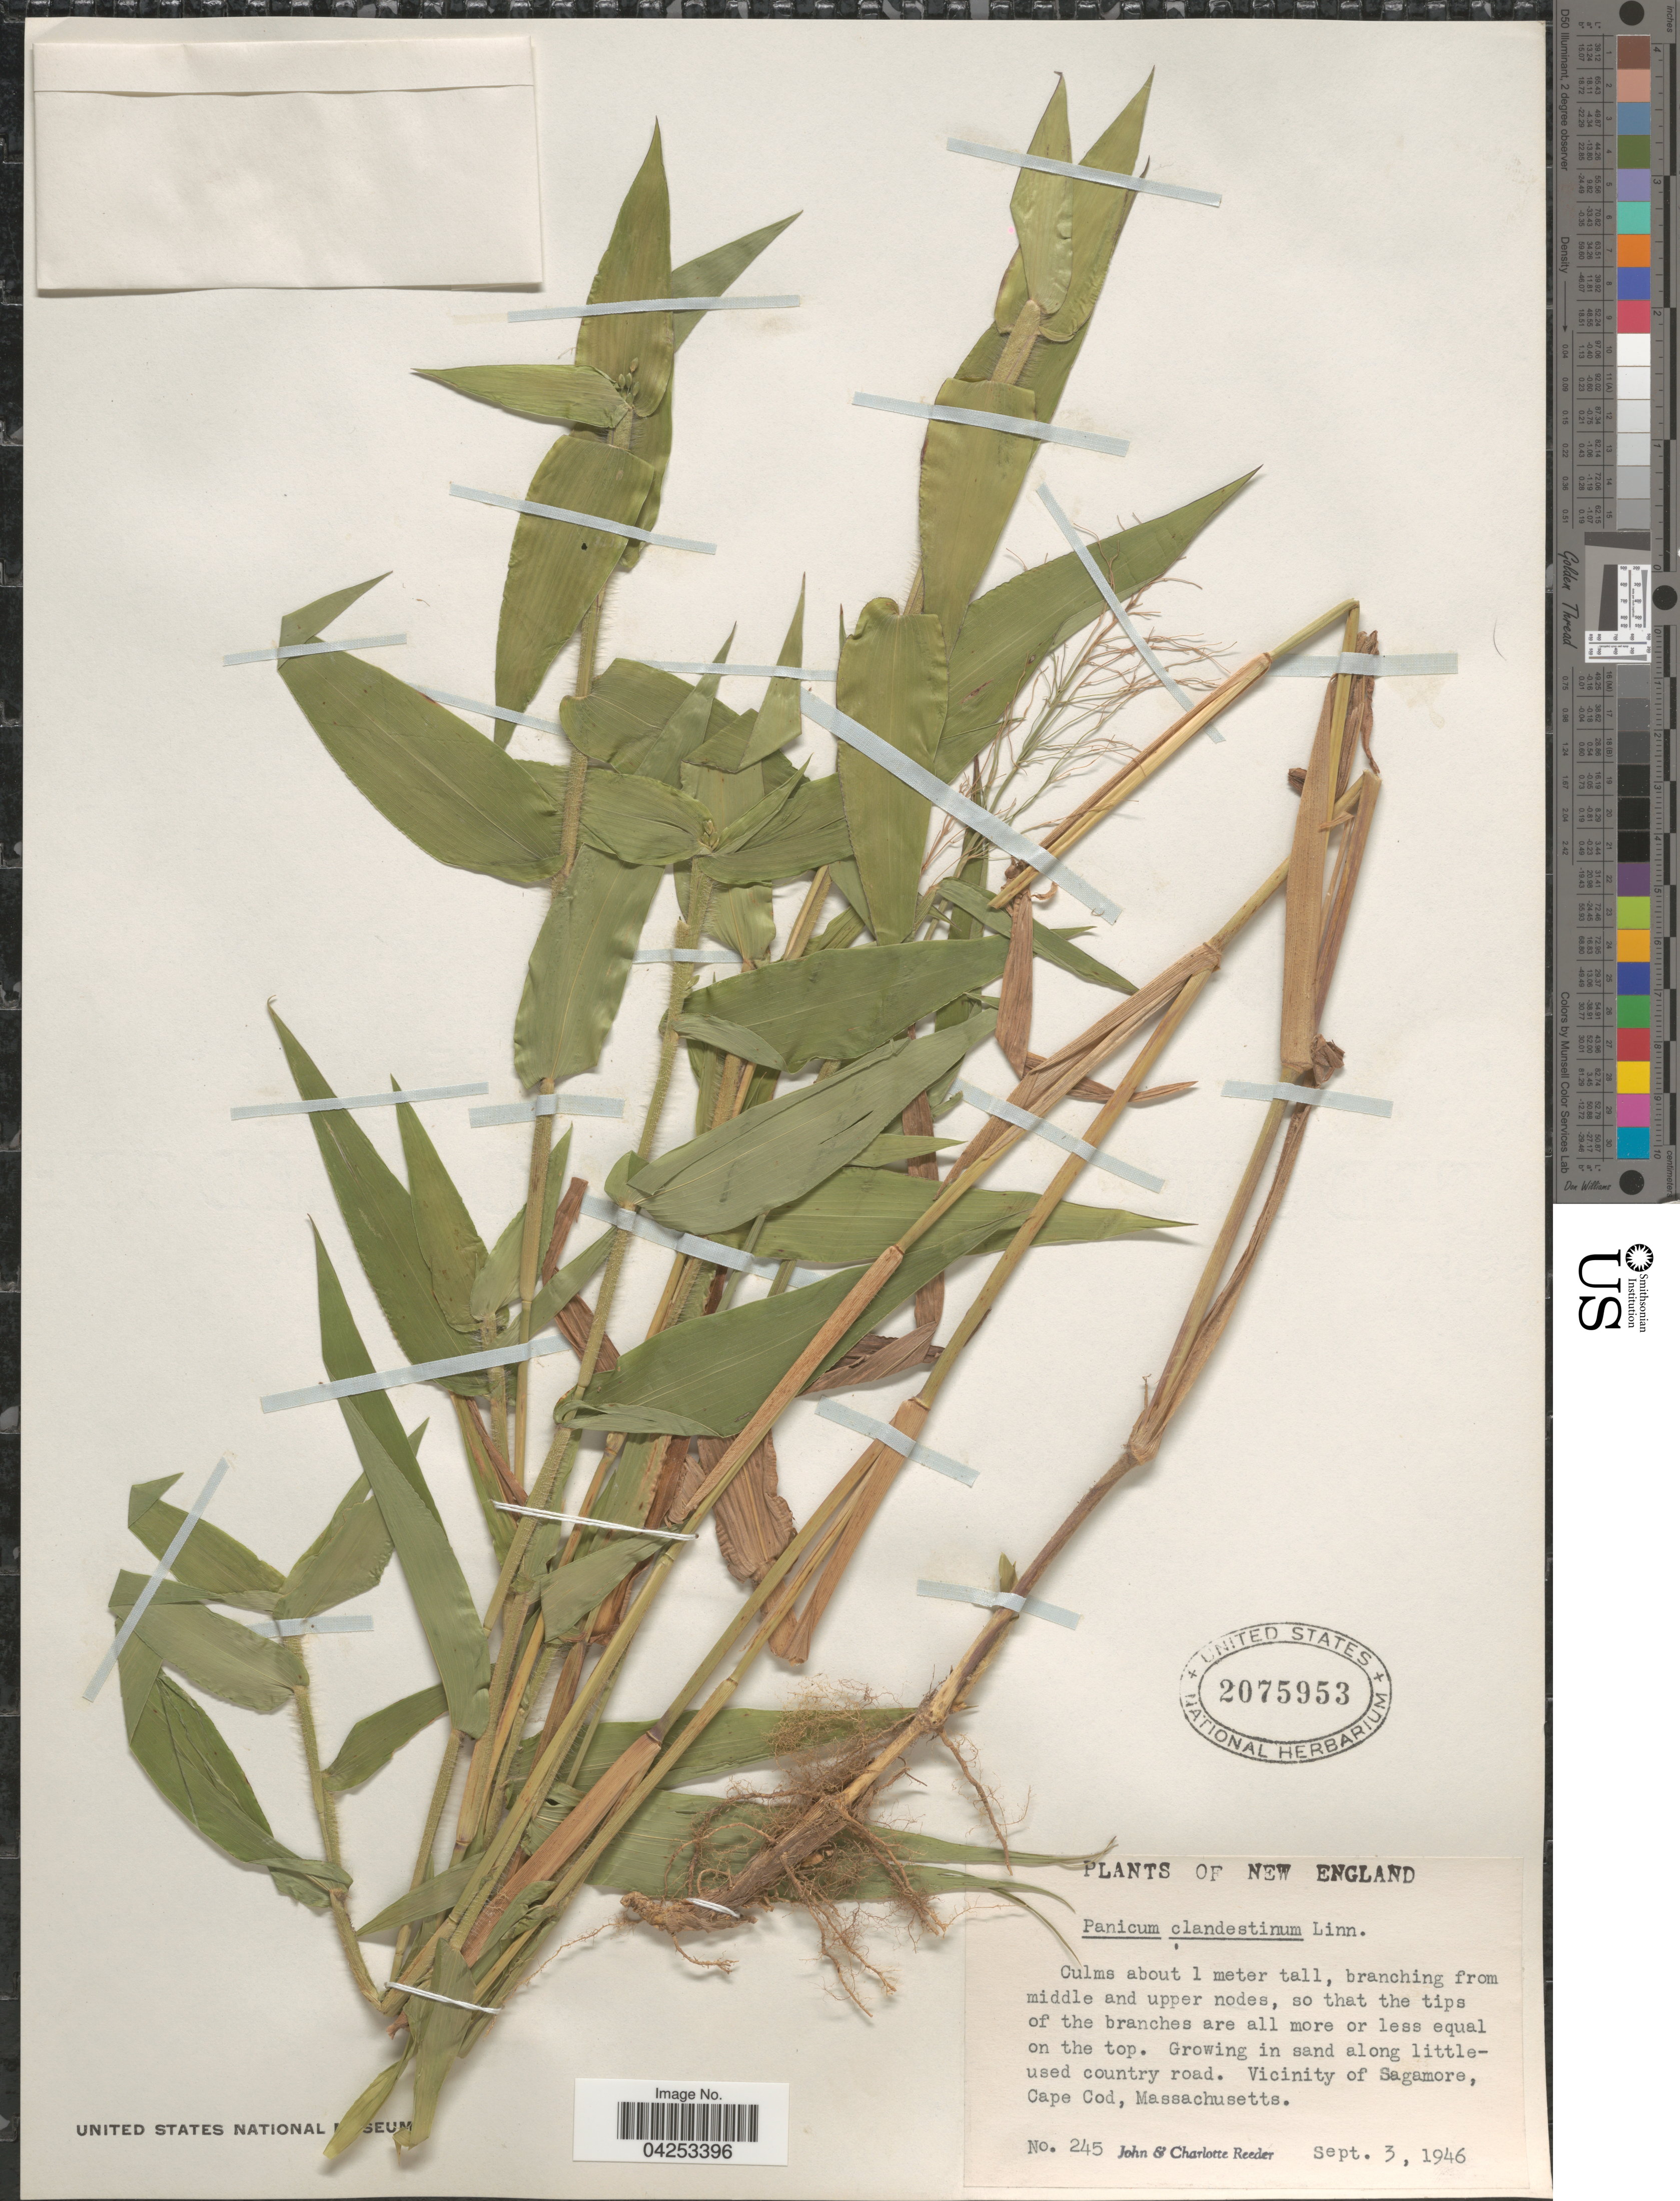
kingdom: Plantae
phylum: Tracheophyta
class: Liliopsida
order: Poales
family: Poaceae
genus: Dichanthelium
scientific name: Dichanthelium clandestinum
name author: (L.) Gould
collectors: J. R. Reeder & C. G. Reeder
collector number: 245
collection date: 1946-09-03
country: United States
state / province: Massachusetts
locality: New England. Vicinity of Sagamore, Cape Cod.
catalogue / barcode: US 2075953